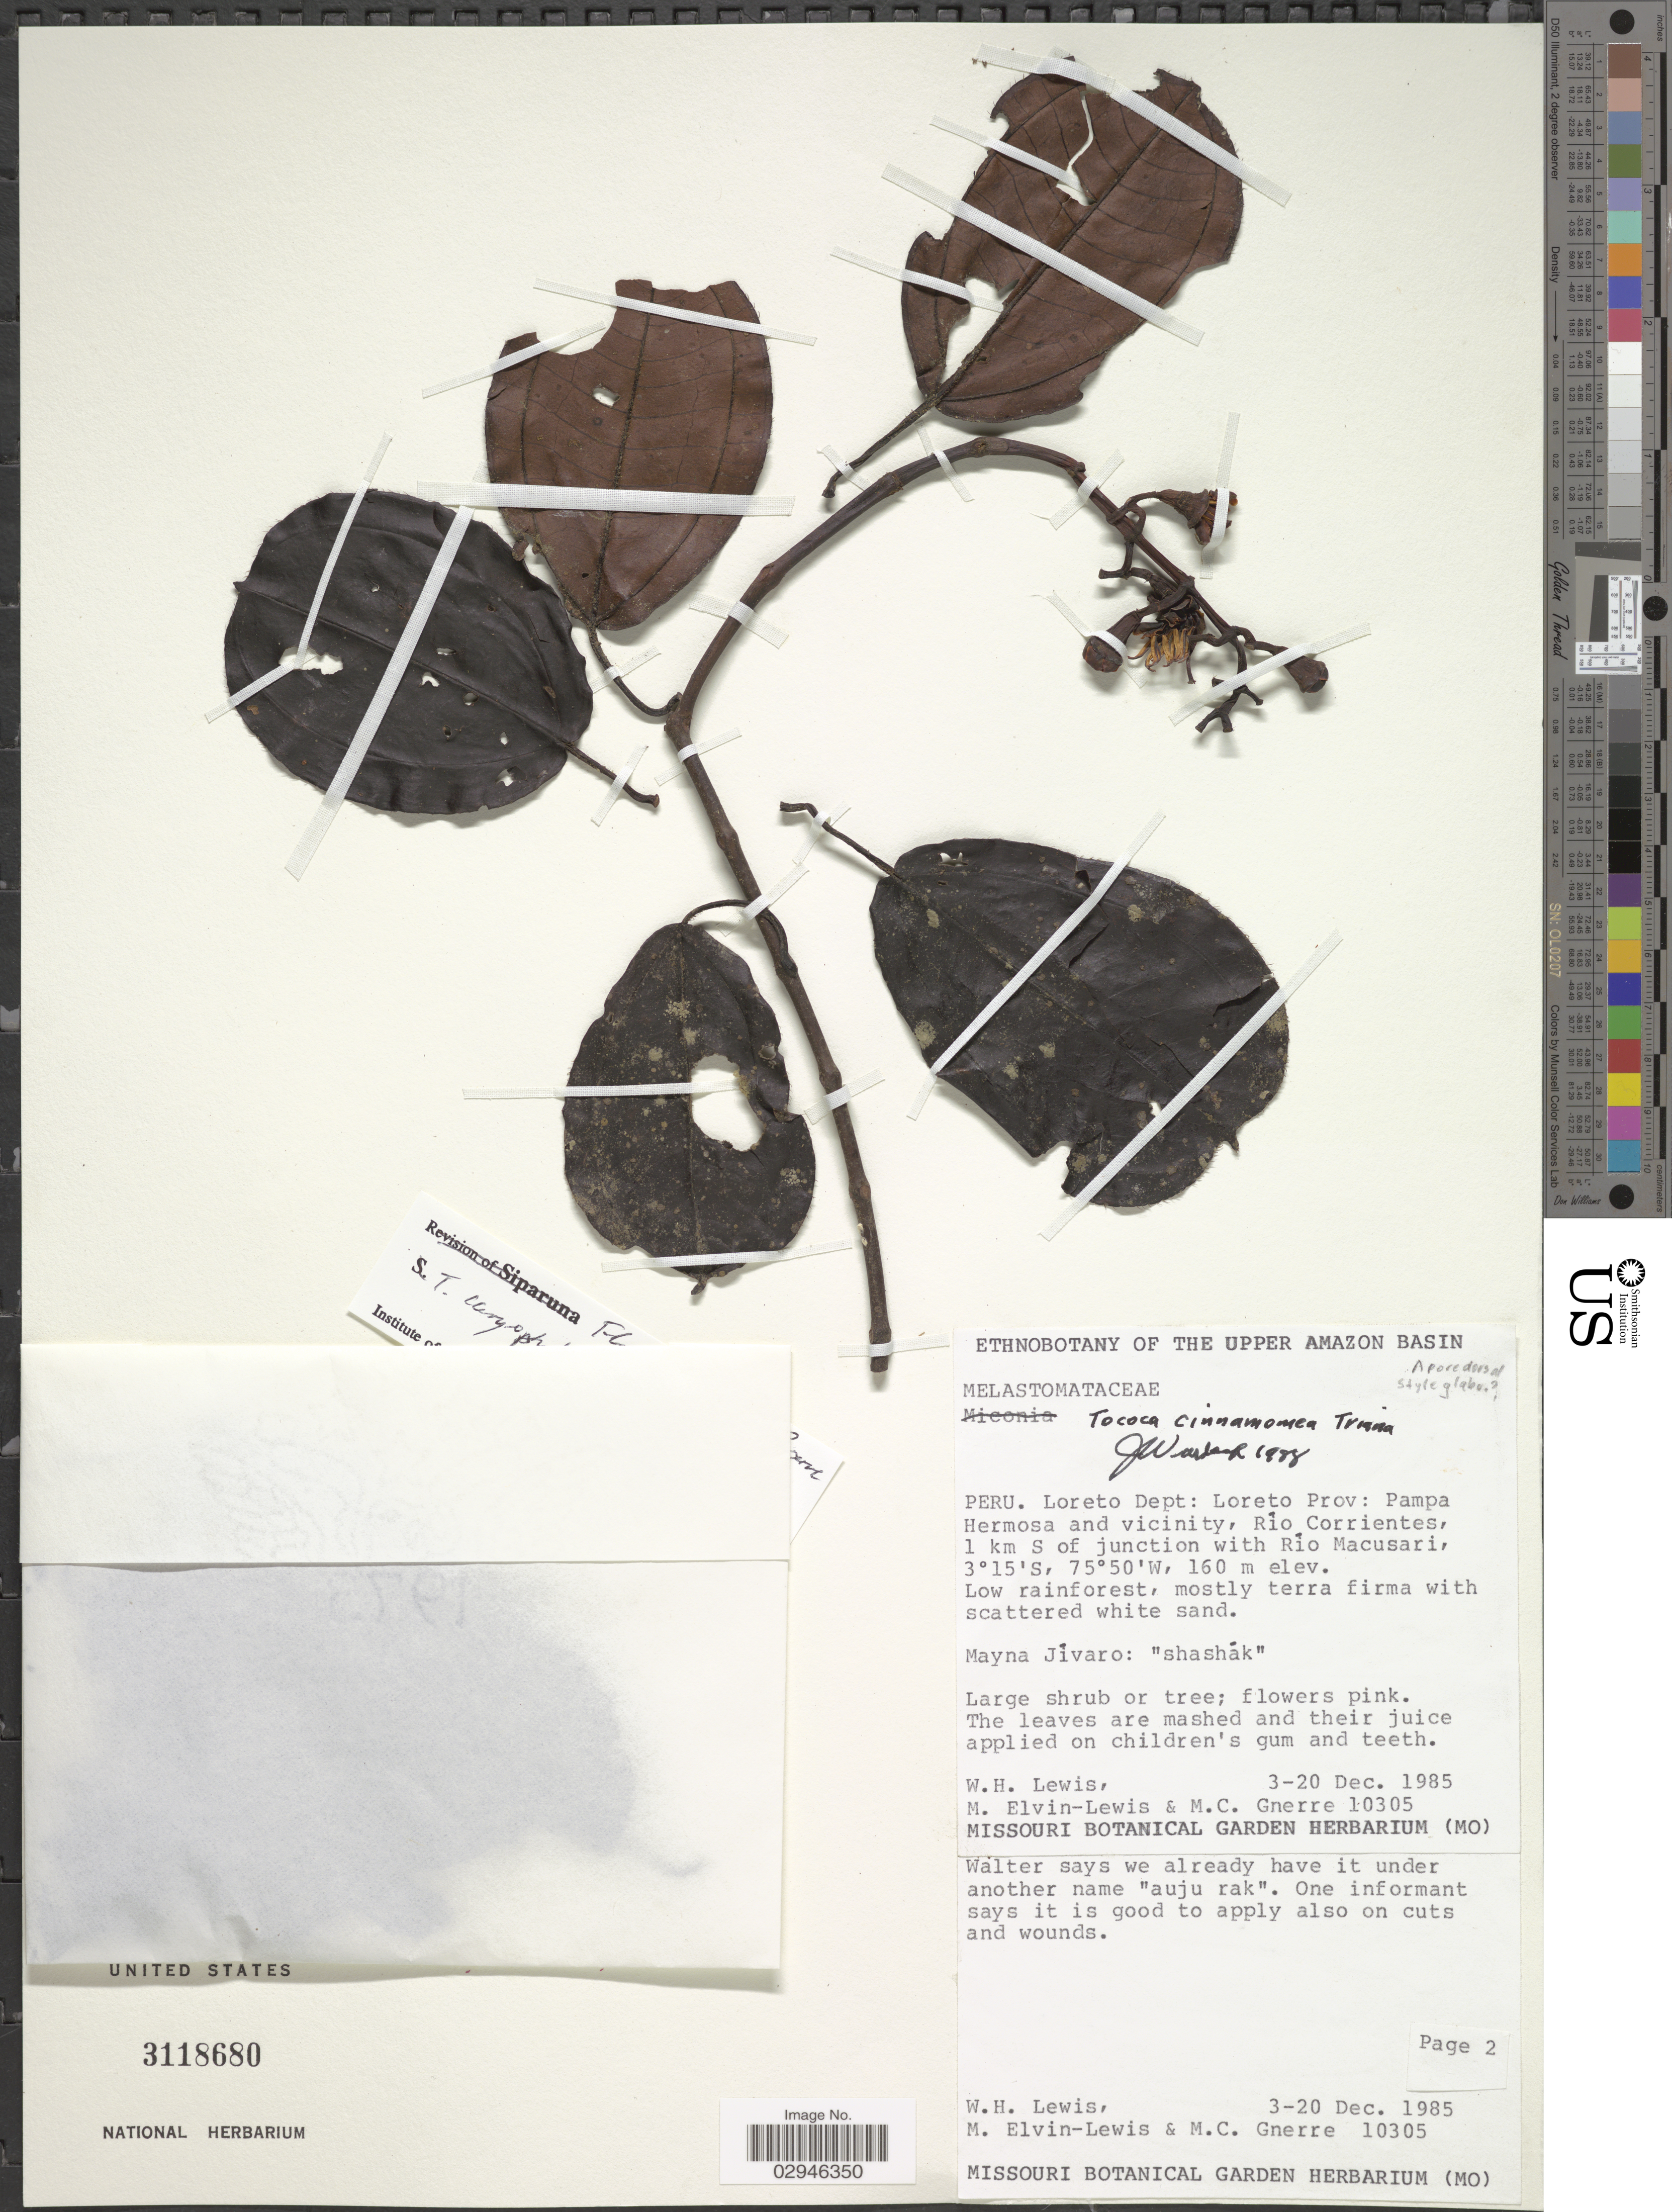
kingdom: Plantae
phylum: Tracheophyta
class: Magnoliopsida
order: Myrtales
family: Melastomataceae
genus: Tococa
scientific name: Tococa caryophyllea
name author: (DC.) S.S. Renner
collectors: W. H. Lewis, M. Elvin-Lewis & M. Gnerre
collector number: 10305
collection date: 1985-12-03/1985-12-20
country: Peru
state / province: Loreto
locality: Dept.: Loreto, prov.: Pampa Hermosa and vicinity, Rio Corrientes, 1 km S of junction with Rio Macusari.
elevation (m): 160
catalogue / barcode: US 3118680